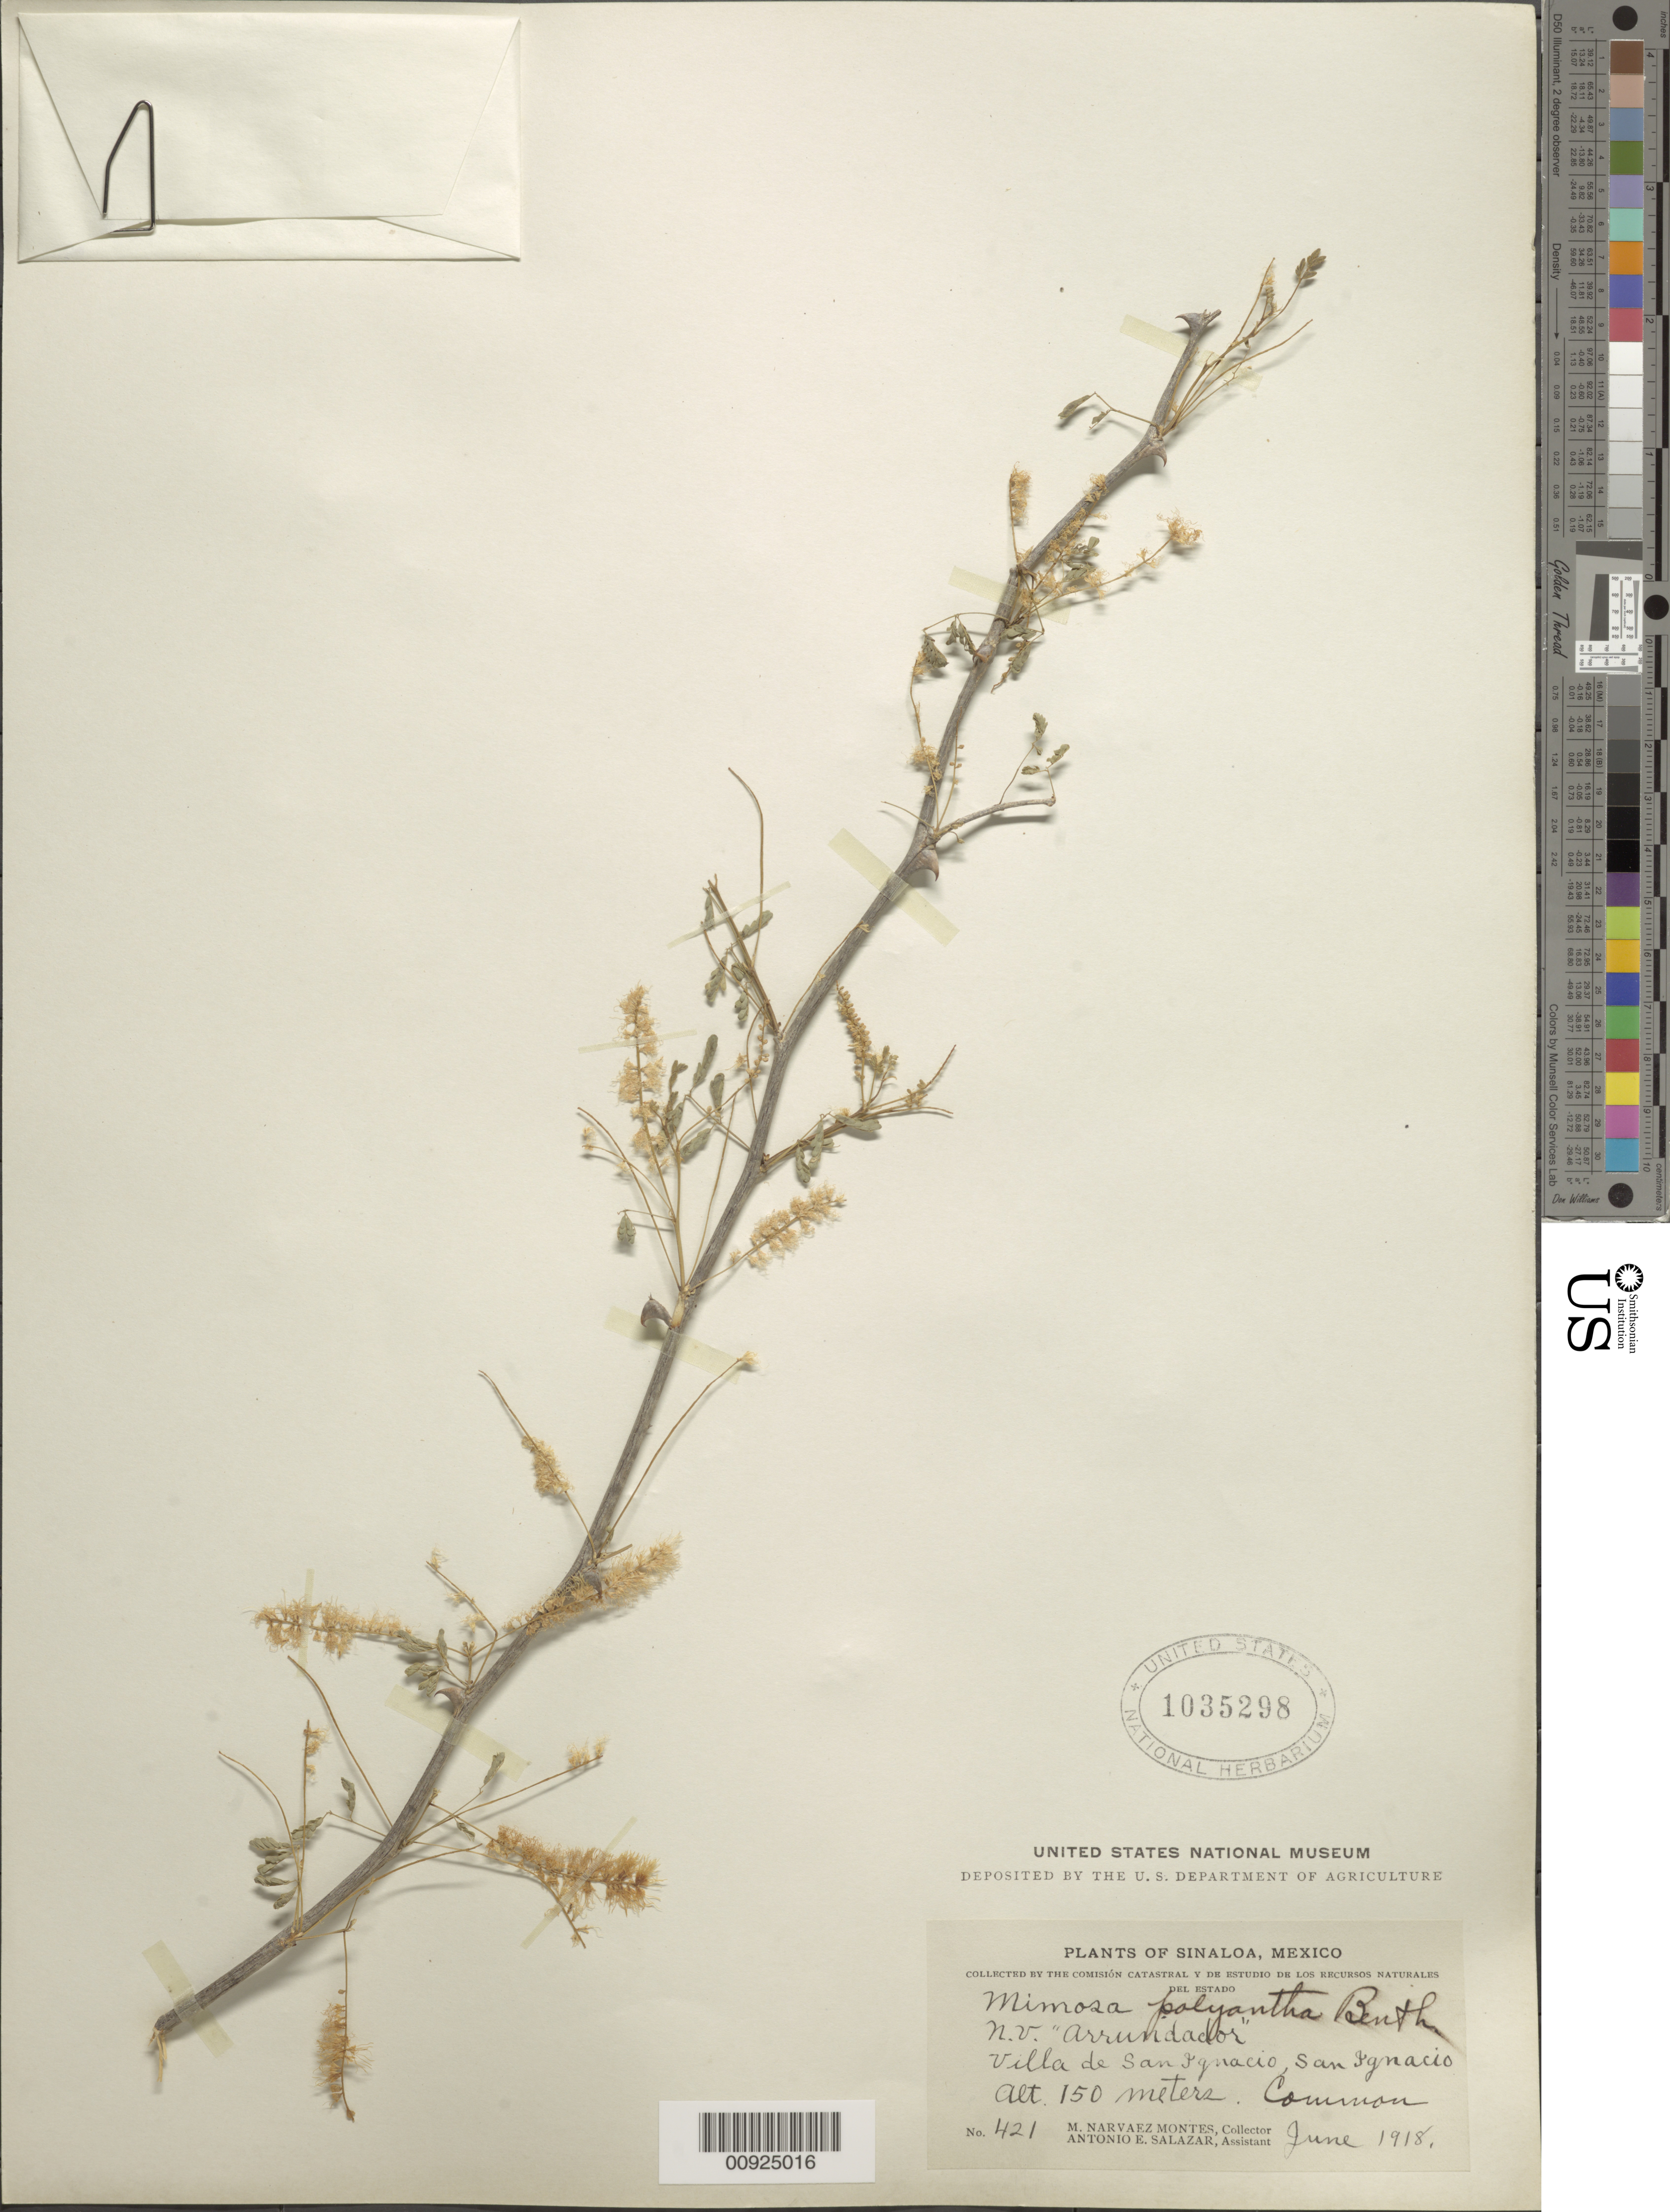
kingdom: Plantae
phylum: Tracheophyta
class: Magnoliopsida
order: Fabales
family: Fabaceae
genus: Mimosa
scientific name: Mimosa polyantha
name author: Benth.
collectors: M. Narvaez-Montes & A. E. Salazar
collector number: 421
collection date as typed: Jun 1918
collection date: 1918-06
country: Mexico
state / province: Sinaloa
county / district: San Ignacio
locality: Villa San Ignacio, San Ignacio.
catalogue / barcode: US 1035298